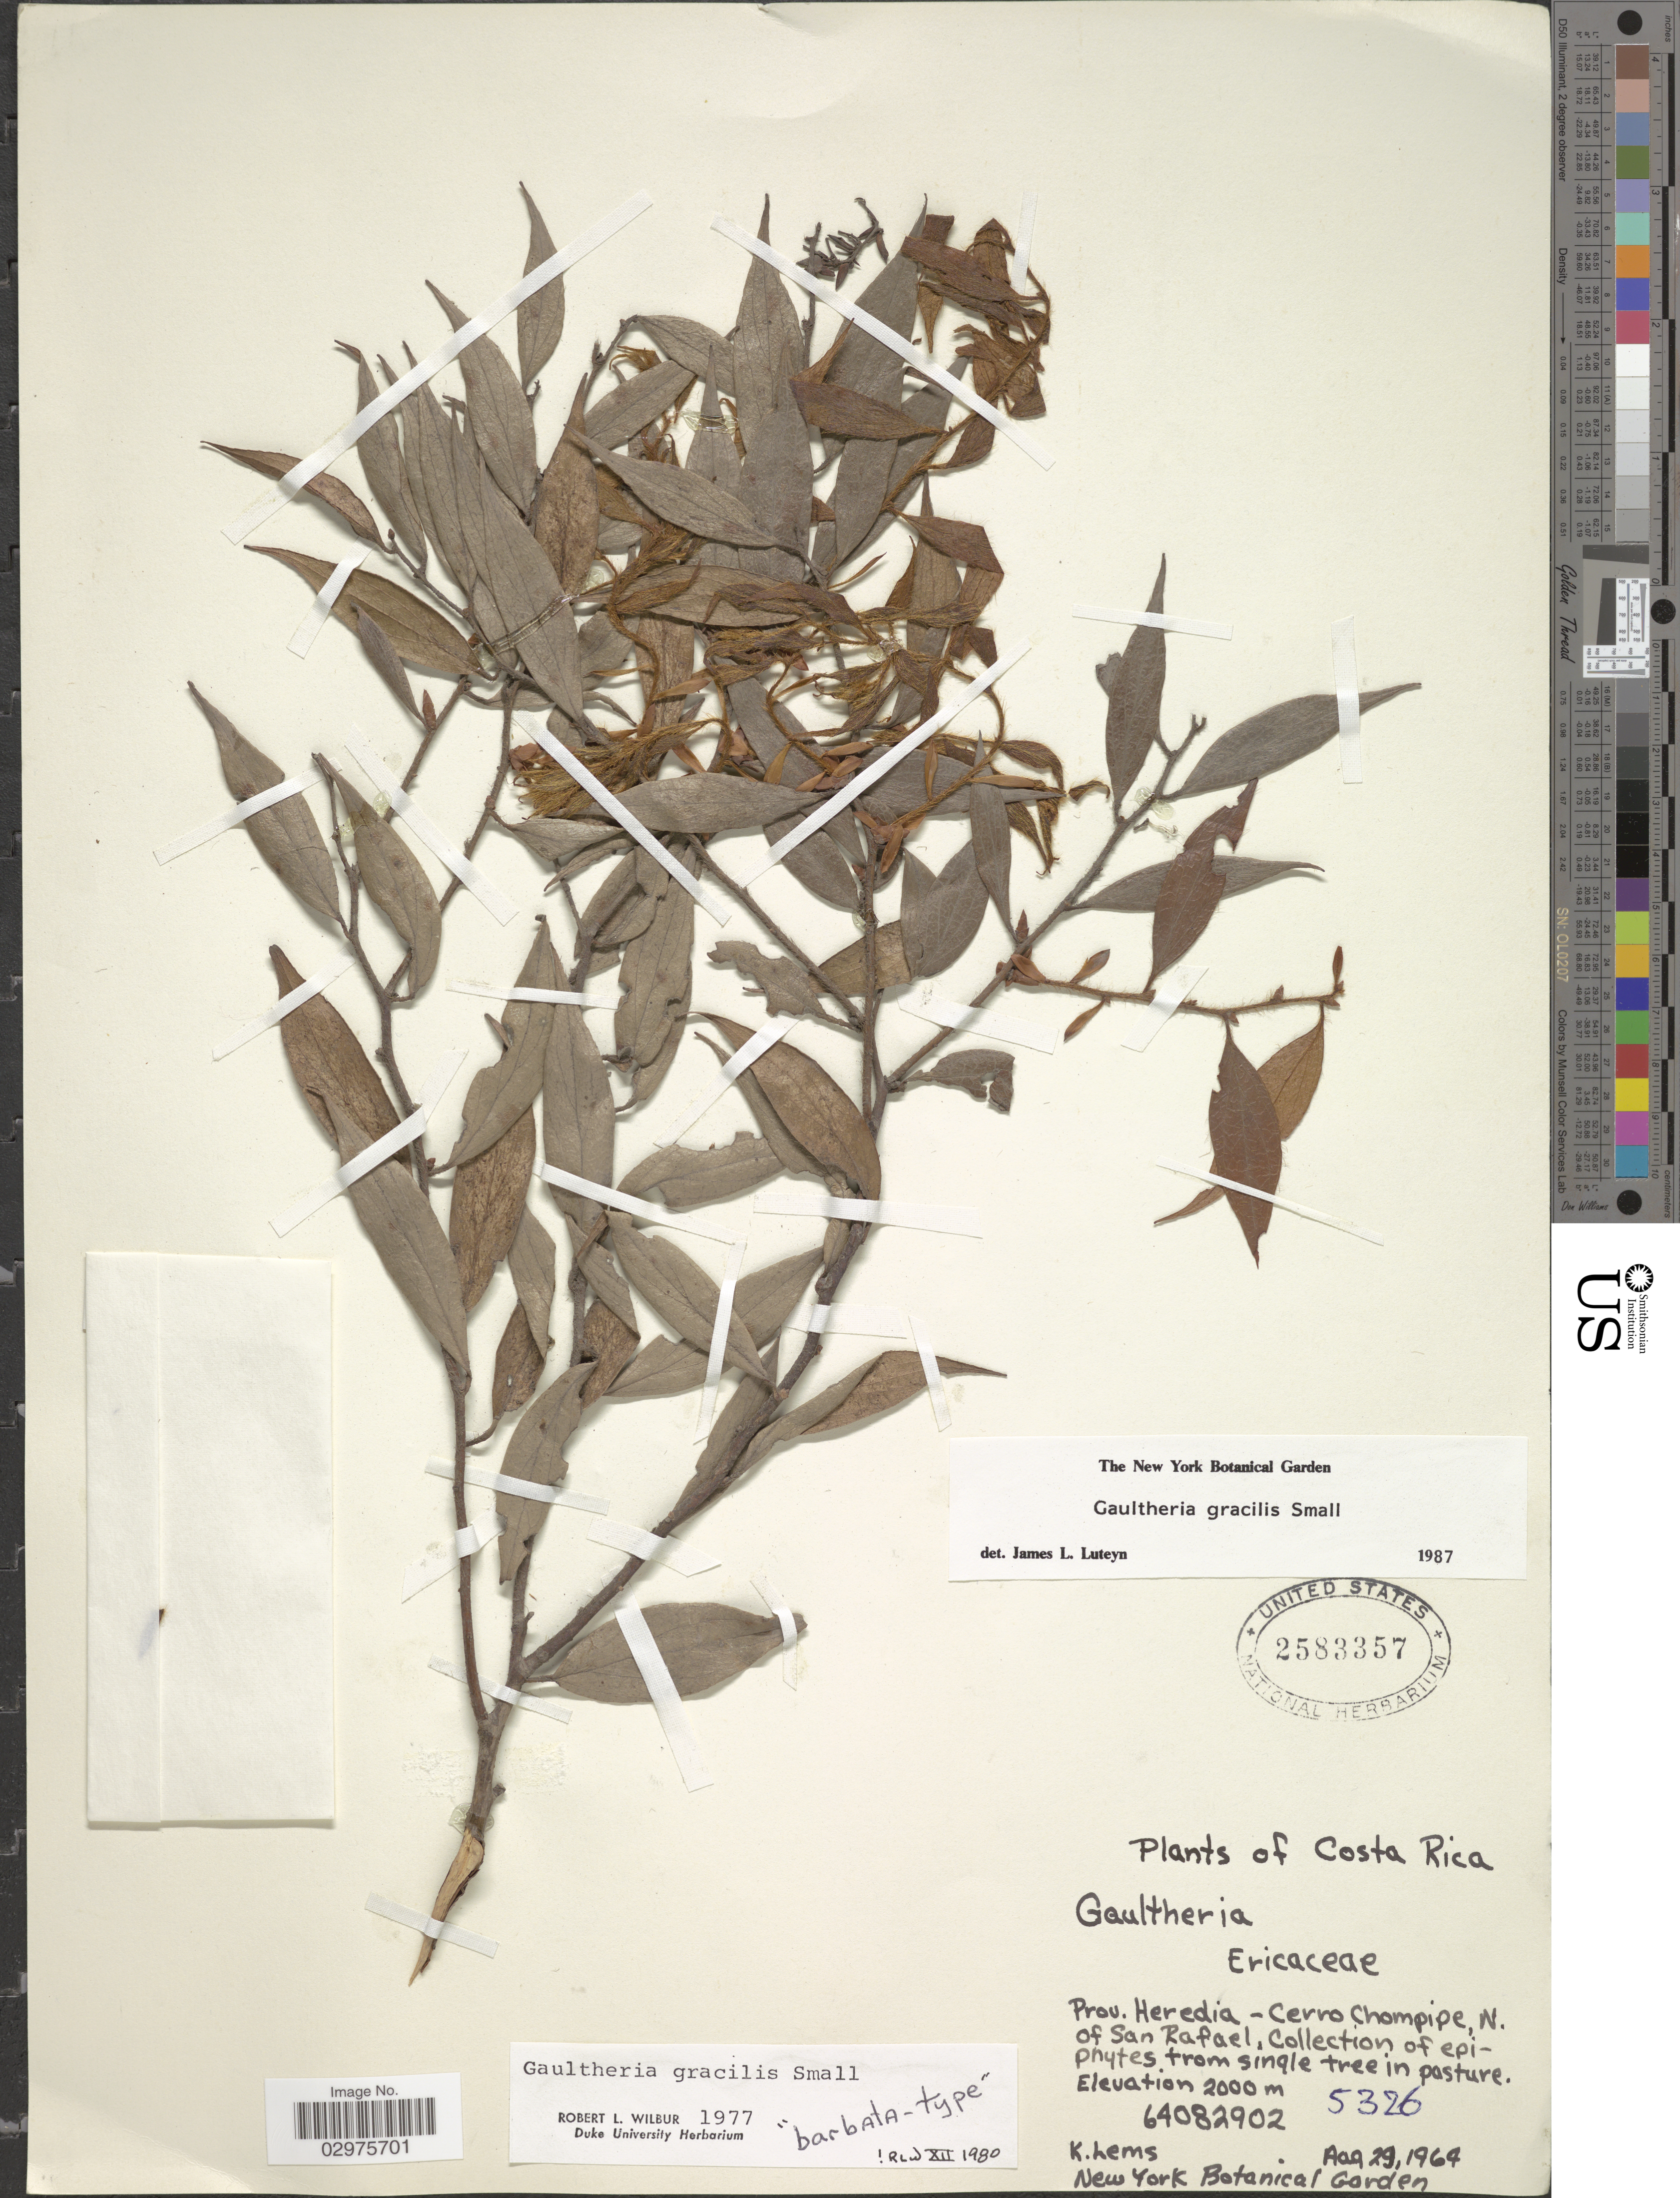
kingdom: Plantae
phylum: Tracheophyta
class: Magnoliopsida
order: Ericales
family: Ericaceae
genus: Gaultheria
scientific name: Gaultheria gracilis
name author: Small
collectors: K. Lems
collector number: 5326?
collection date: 1964-08-29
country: Costa Rica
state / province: Heredia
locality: Cerro Chompipe, N. of San Rafael.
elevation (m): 2000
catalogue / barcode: US 2583357